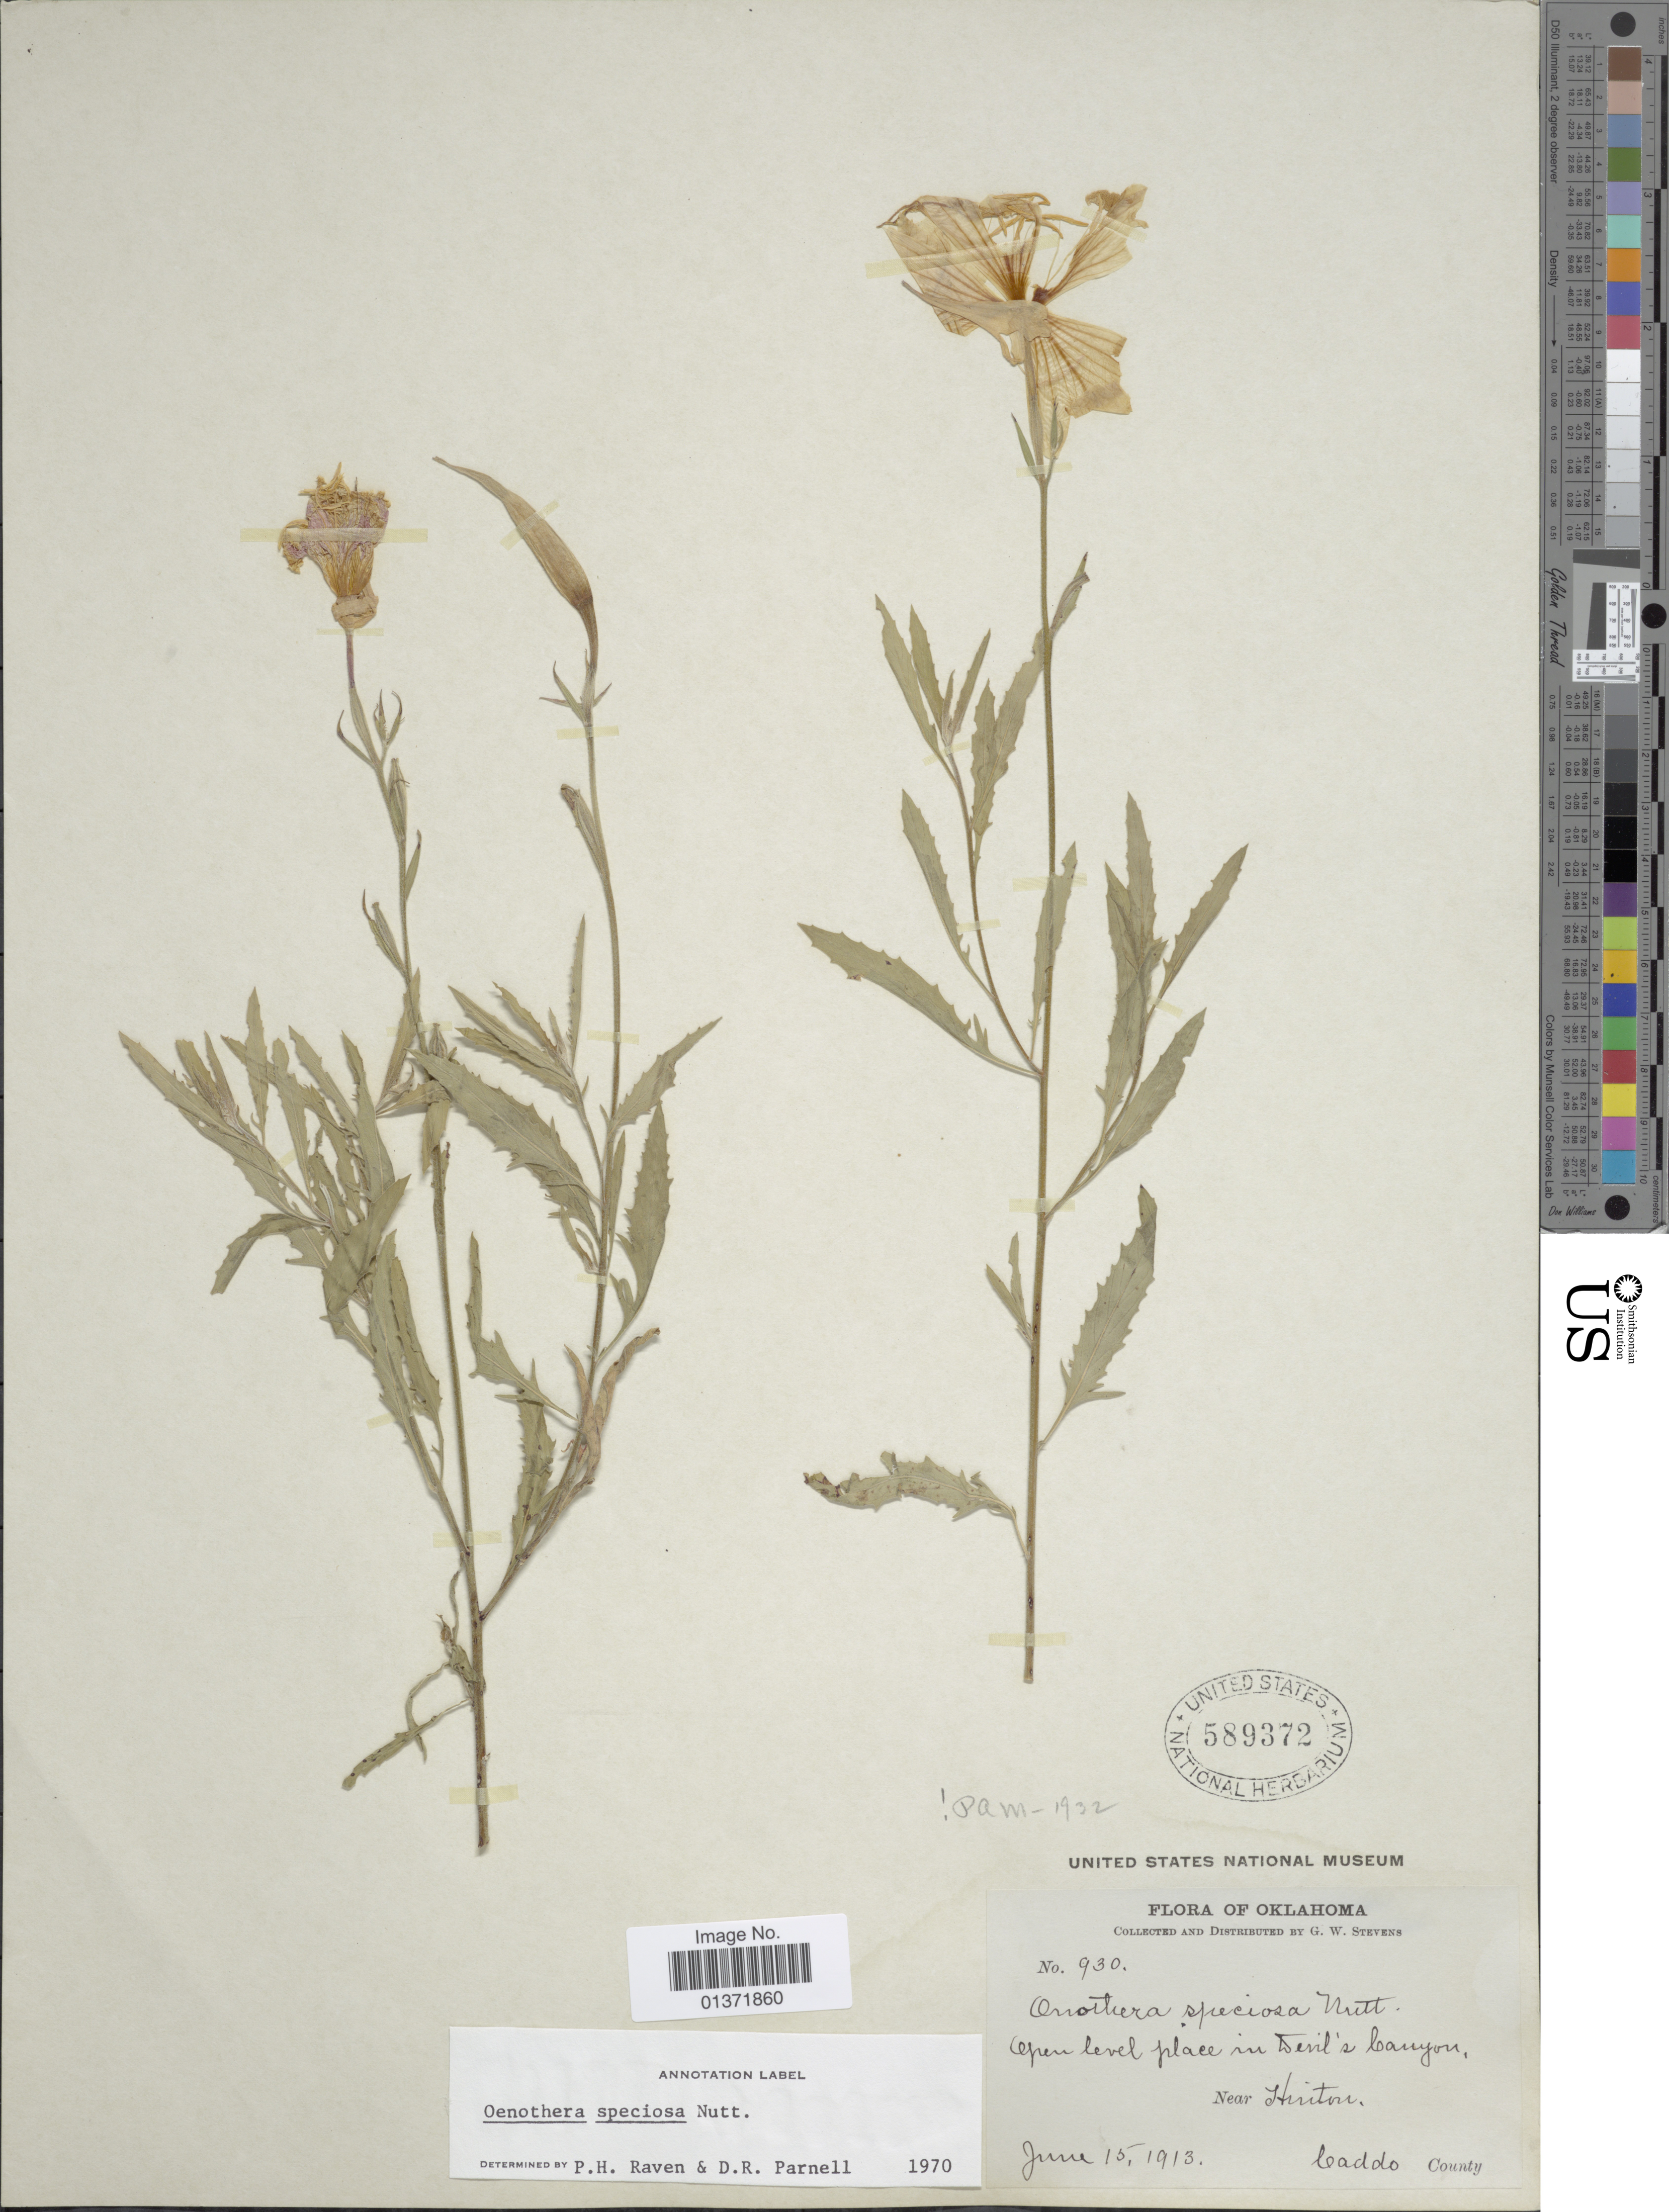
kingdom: Plantae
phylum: Tracheophyta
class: Magnoliopsida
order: Myrtales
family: Onagraceae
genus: Oenothera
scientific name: Oenothera speciosa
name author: Nutt.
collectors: G. W. Stevens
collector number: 930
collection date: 1913-06-15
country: United States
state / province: Oklahoma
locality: Near Hinton, Caddo County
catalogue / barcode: US 589372